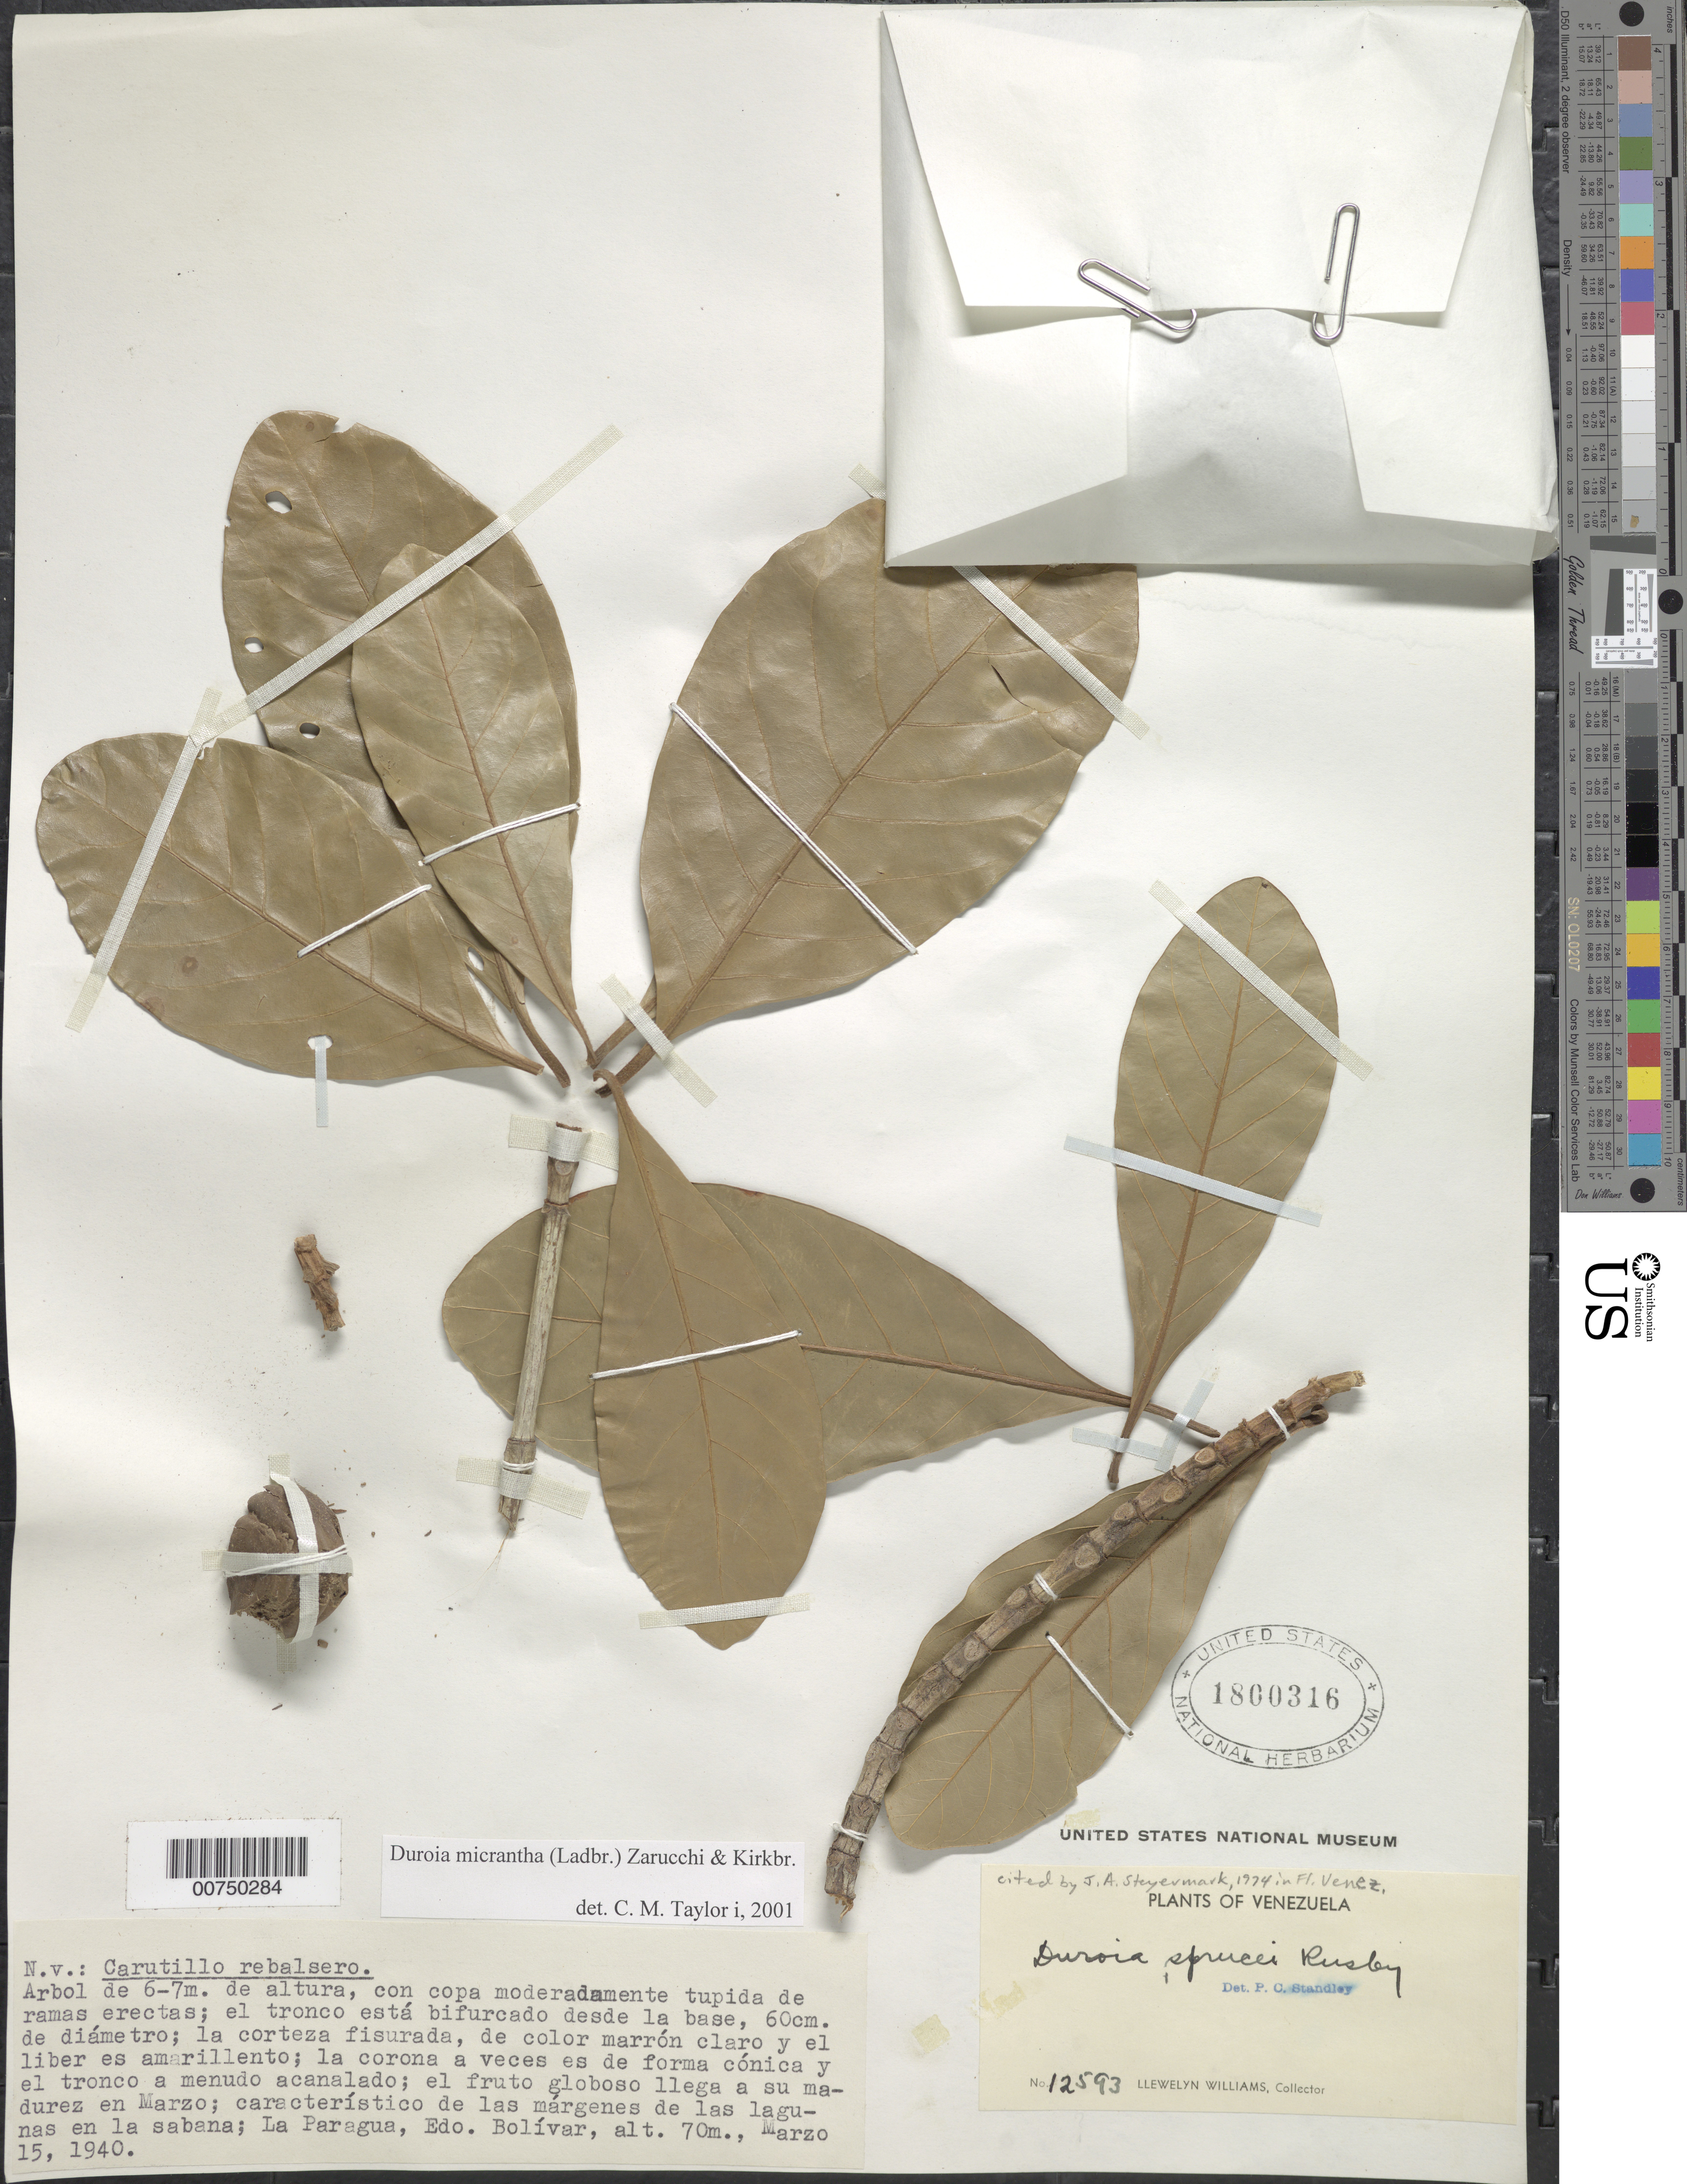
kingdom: Plantae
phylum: Tracheophyta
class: Magnoliopsida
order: Gentianales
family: Rubiaceae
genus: Duroia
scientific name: Duroia micrantha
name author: (Ladbr.) Zarucchi & J.H. Kirkbr.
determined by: Taylor, Charlotte M.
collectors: Ll. Williams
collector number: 12593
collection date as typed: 15-Mar-40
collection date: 1940-03-15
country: Venezuela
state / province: Bolívar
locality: La Paragua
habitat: Caracteristico de las margenes de las lagunas en la sabana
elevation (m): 70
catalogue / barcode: US 1800316